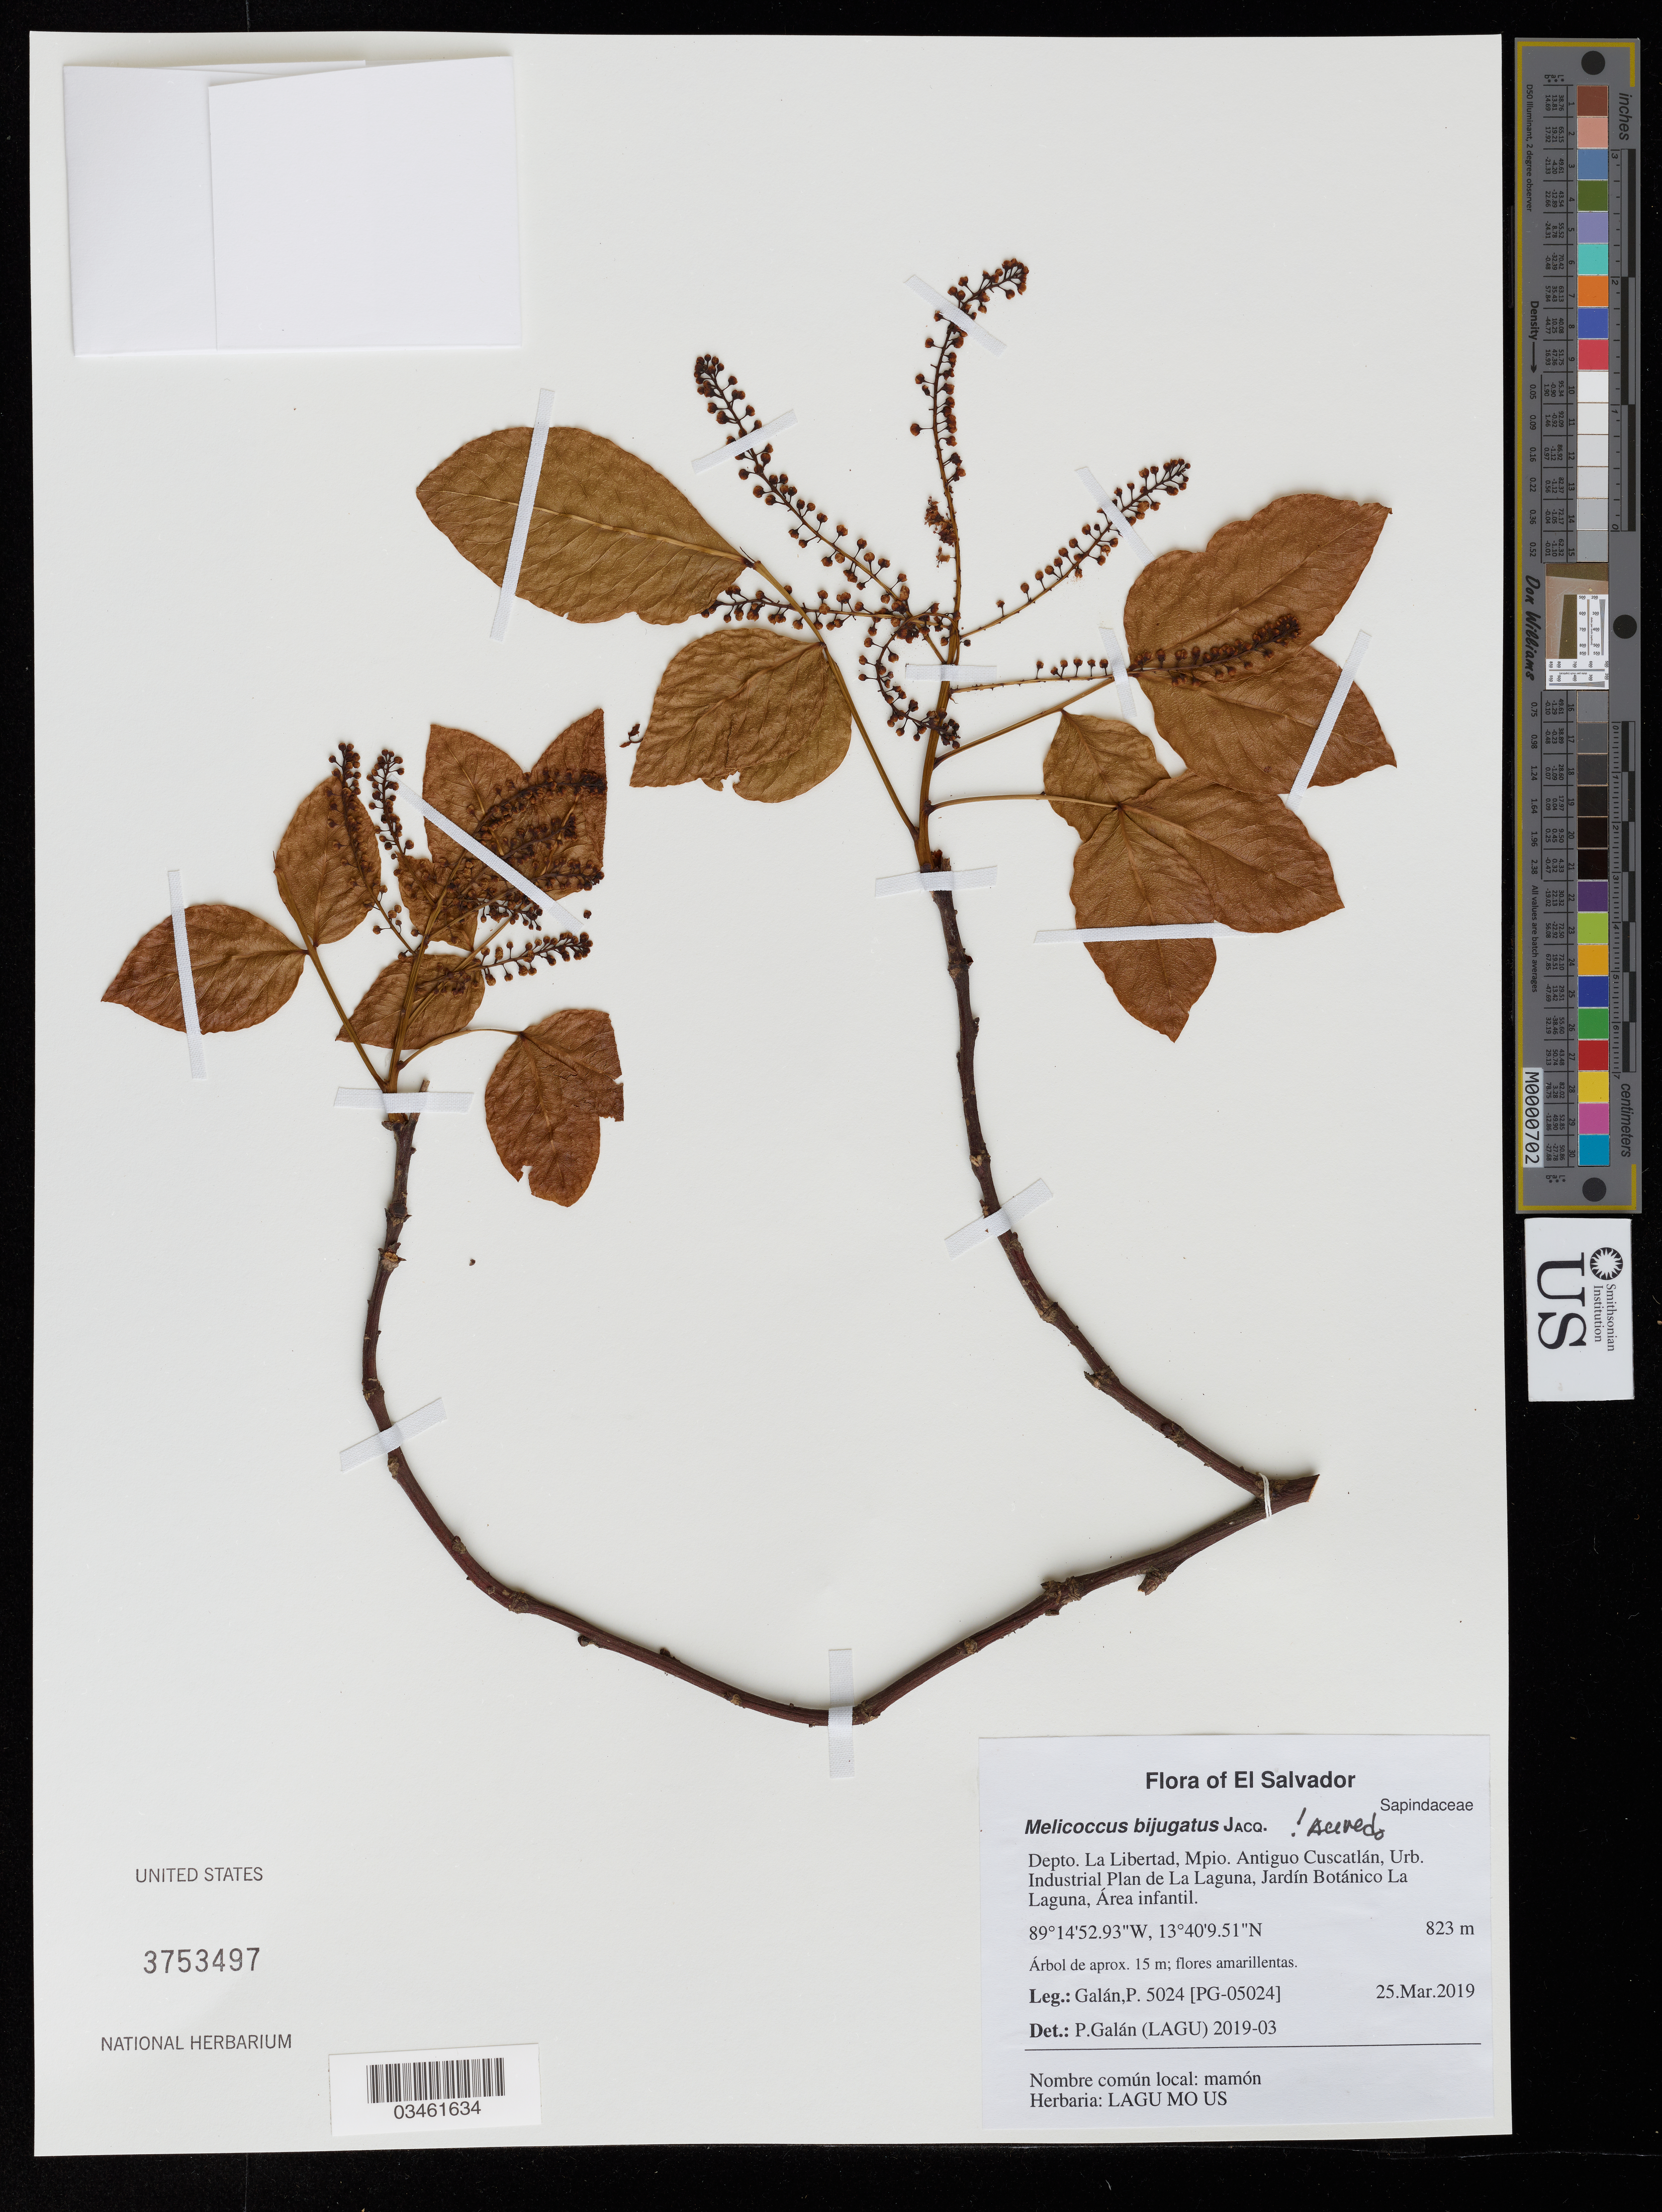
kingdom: Plantae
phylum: Tracheophyta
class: Magnoliopsida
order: Sapindales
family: Sapindaceae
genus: Melicoccus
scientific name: Melicoccus bijugatus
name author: Jacq.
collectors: P. Galan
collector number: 5024 [PG-05024]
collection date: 2019-03-25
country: El Salvador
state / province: La Libertad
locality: Depto. La Libertad, Mpio. Antiguo Cuscatlán, Urb. Industrial Plan de La Laguna, Jardín Botánico La Laguna, Área infantil.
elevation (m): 823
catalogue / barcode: US 3753497